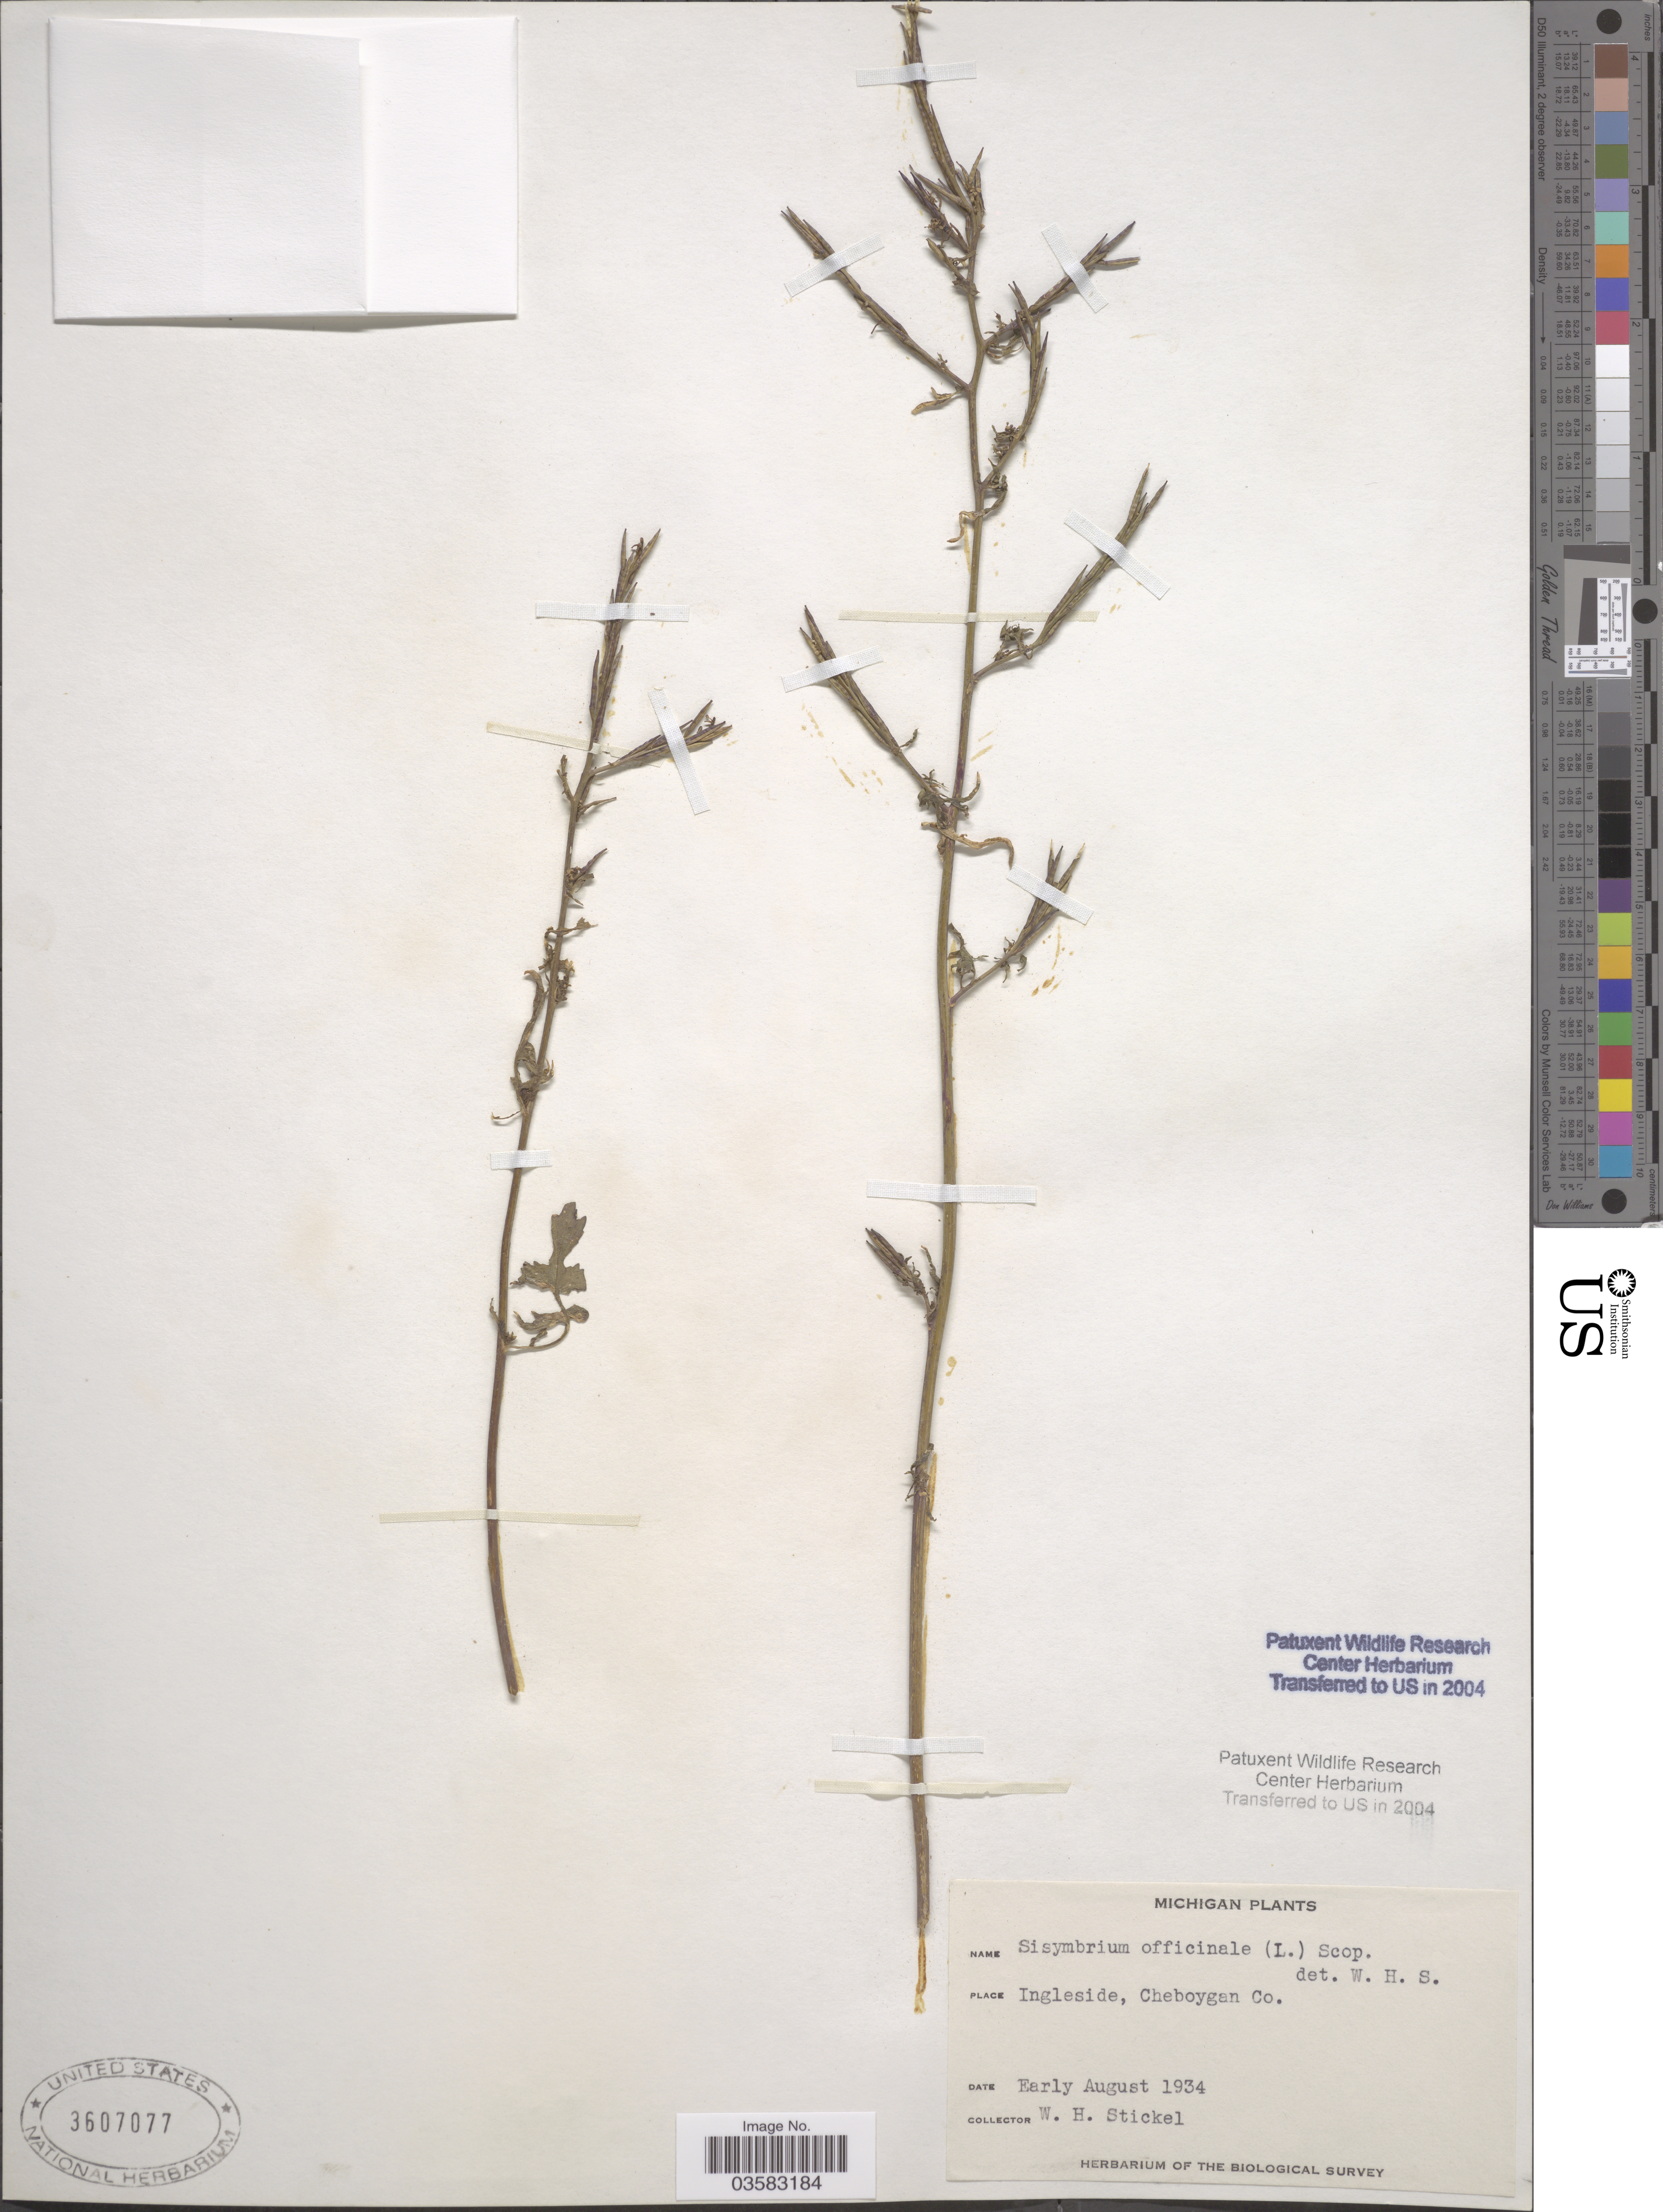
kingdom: Plantae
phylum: Tracheophyta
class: Magnoliopsida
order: Brassicales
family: Brassicaceae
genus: Sisymbrium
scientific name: Sisymbrium officinale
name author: (L.) Scop.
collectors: W. Stickel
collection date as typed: Early August 1934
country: United States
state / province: Michigan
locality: Ingleside, Cheboygan Co.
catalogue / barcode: US 3607077